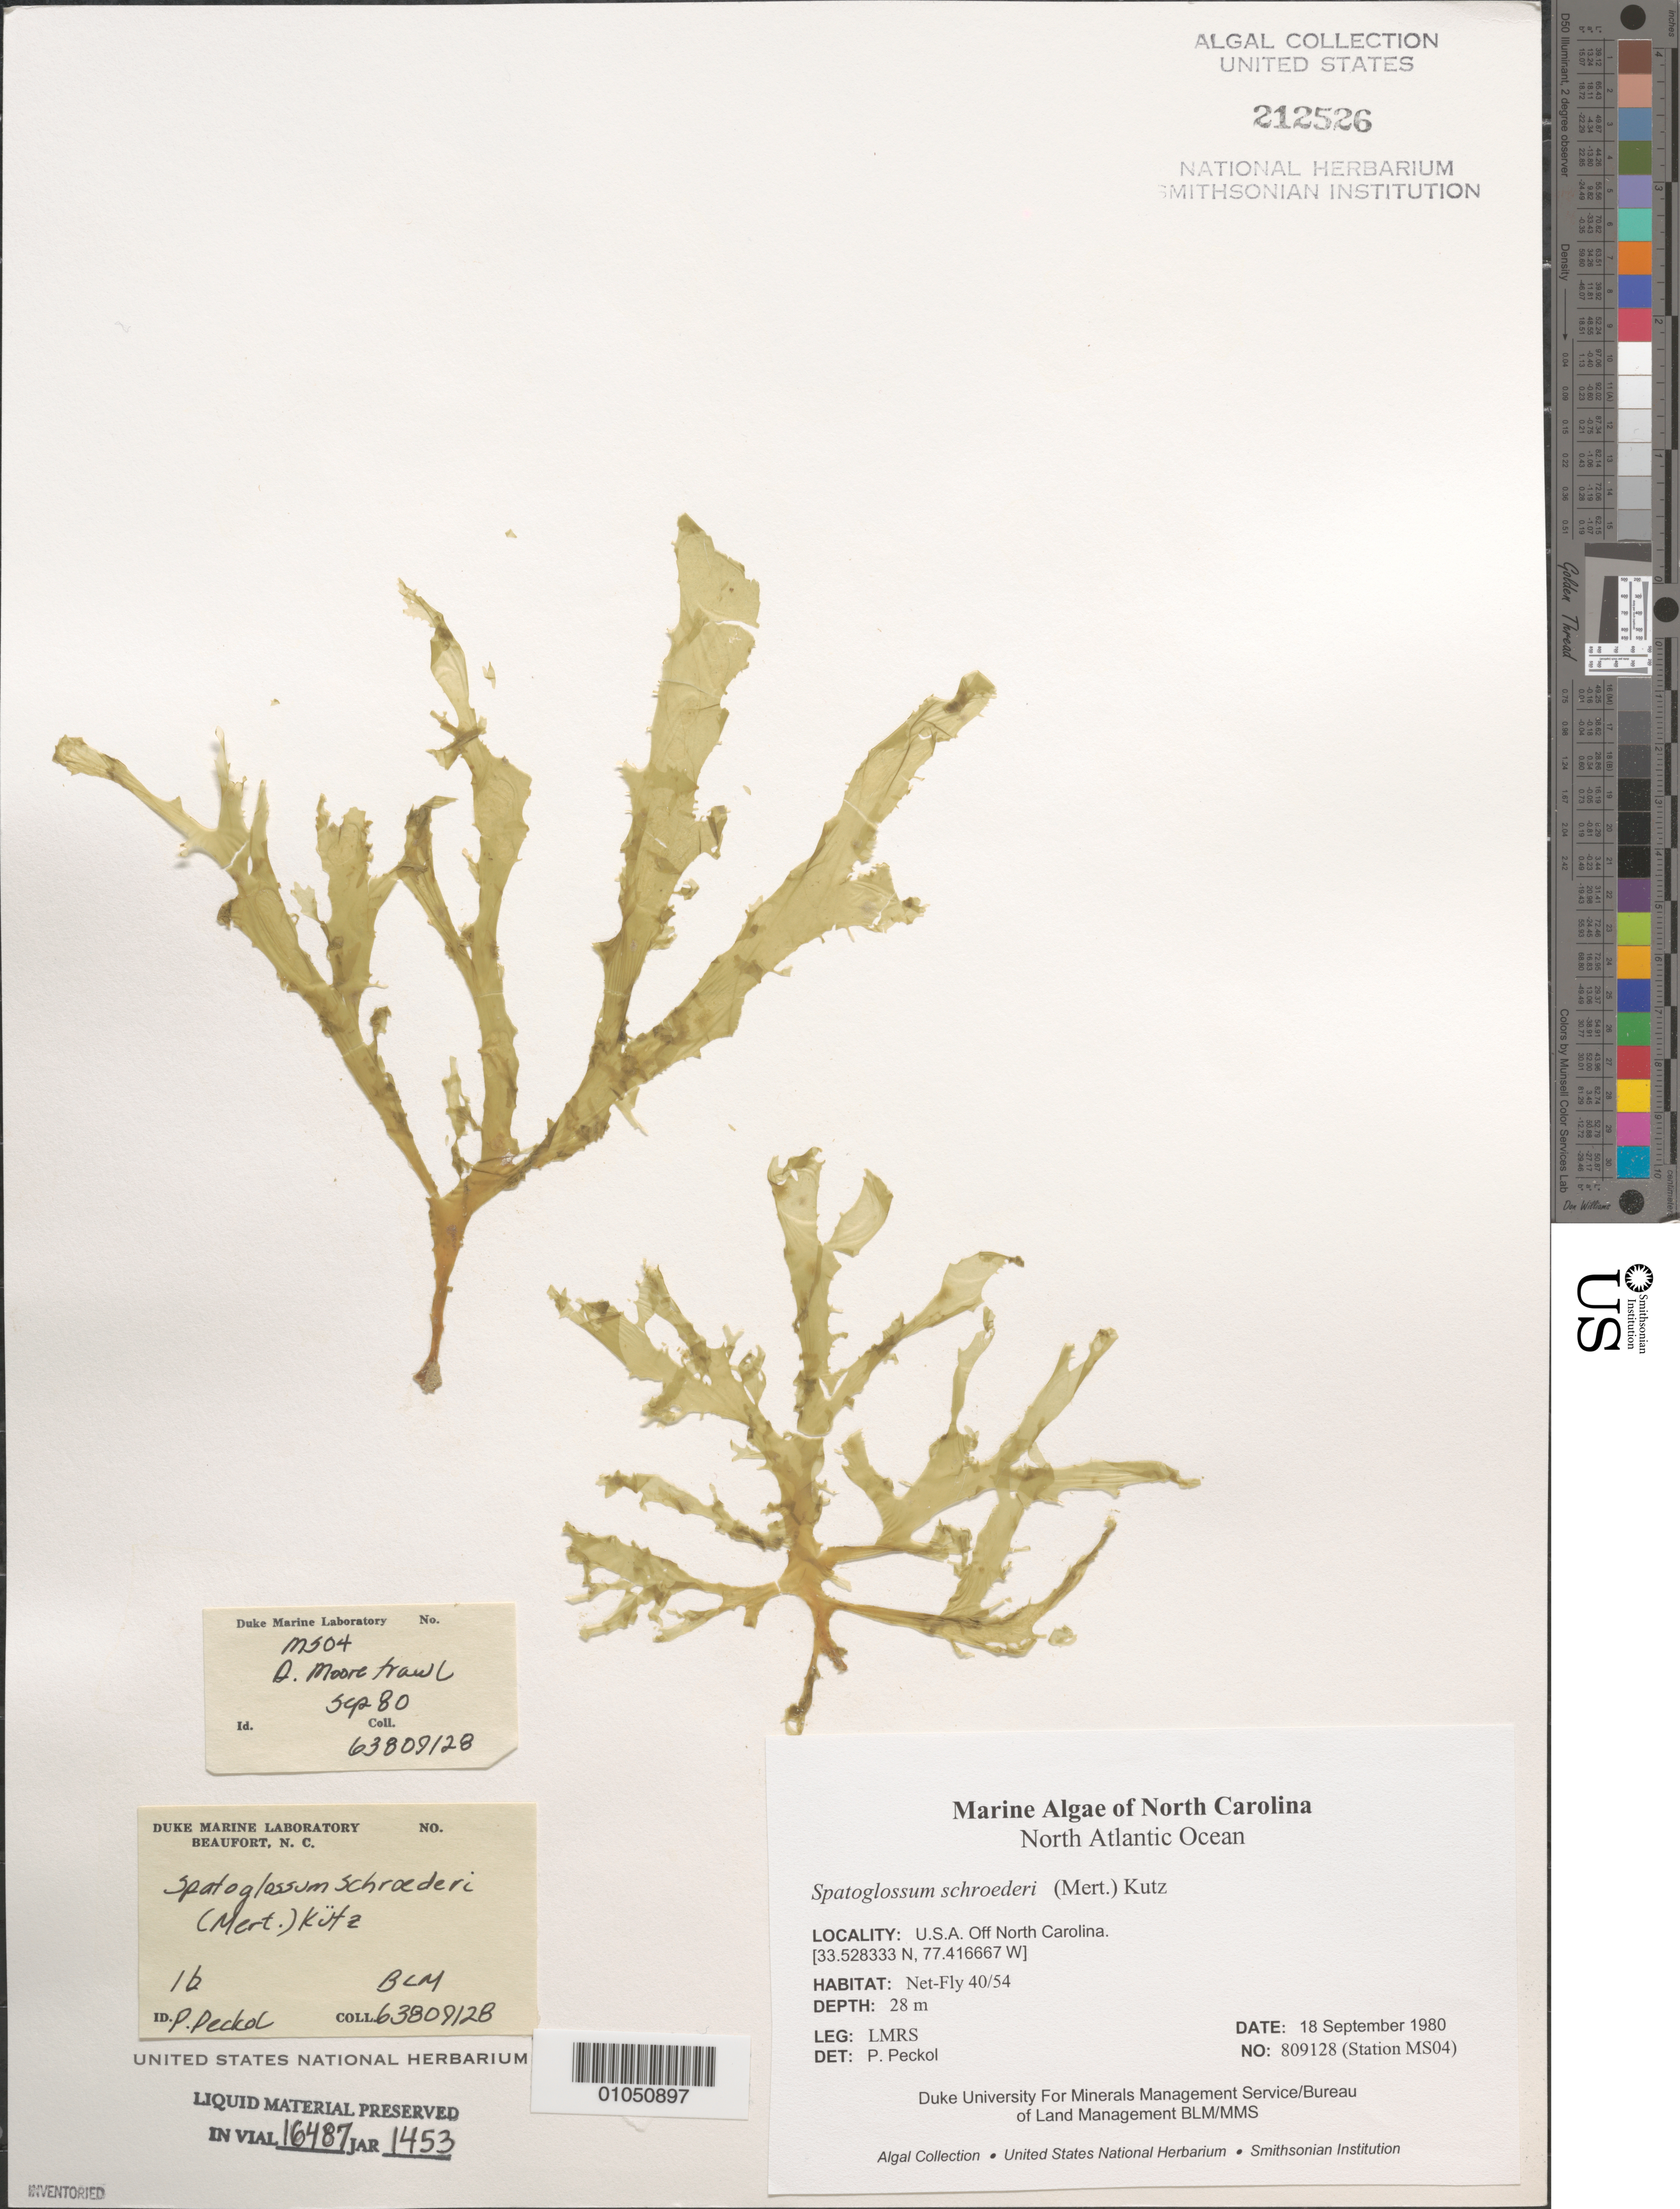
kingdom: Chromista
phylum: Ochrophyta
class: Phaeophyceae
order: Dictyotales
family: Dictyotaceae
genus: Spatoglossum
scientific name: Spatoglossum schroederi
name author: (C. Agardh) Kütz.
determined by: Peckol, P.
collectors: LMRS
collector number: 809128 (Station MS04)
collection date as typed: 18 Sep 1980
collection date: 1980-09-18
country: United States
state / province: North Carolina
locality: North Atlantic Ocean off North Carolina coast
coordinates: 33.528333 N, 77.416667 W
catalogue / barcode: US 212526